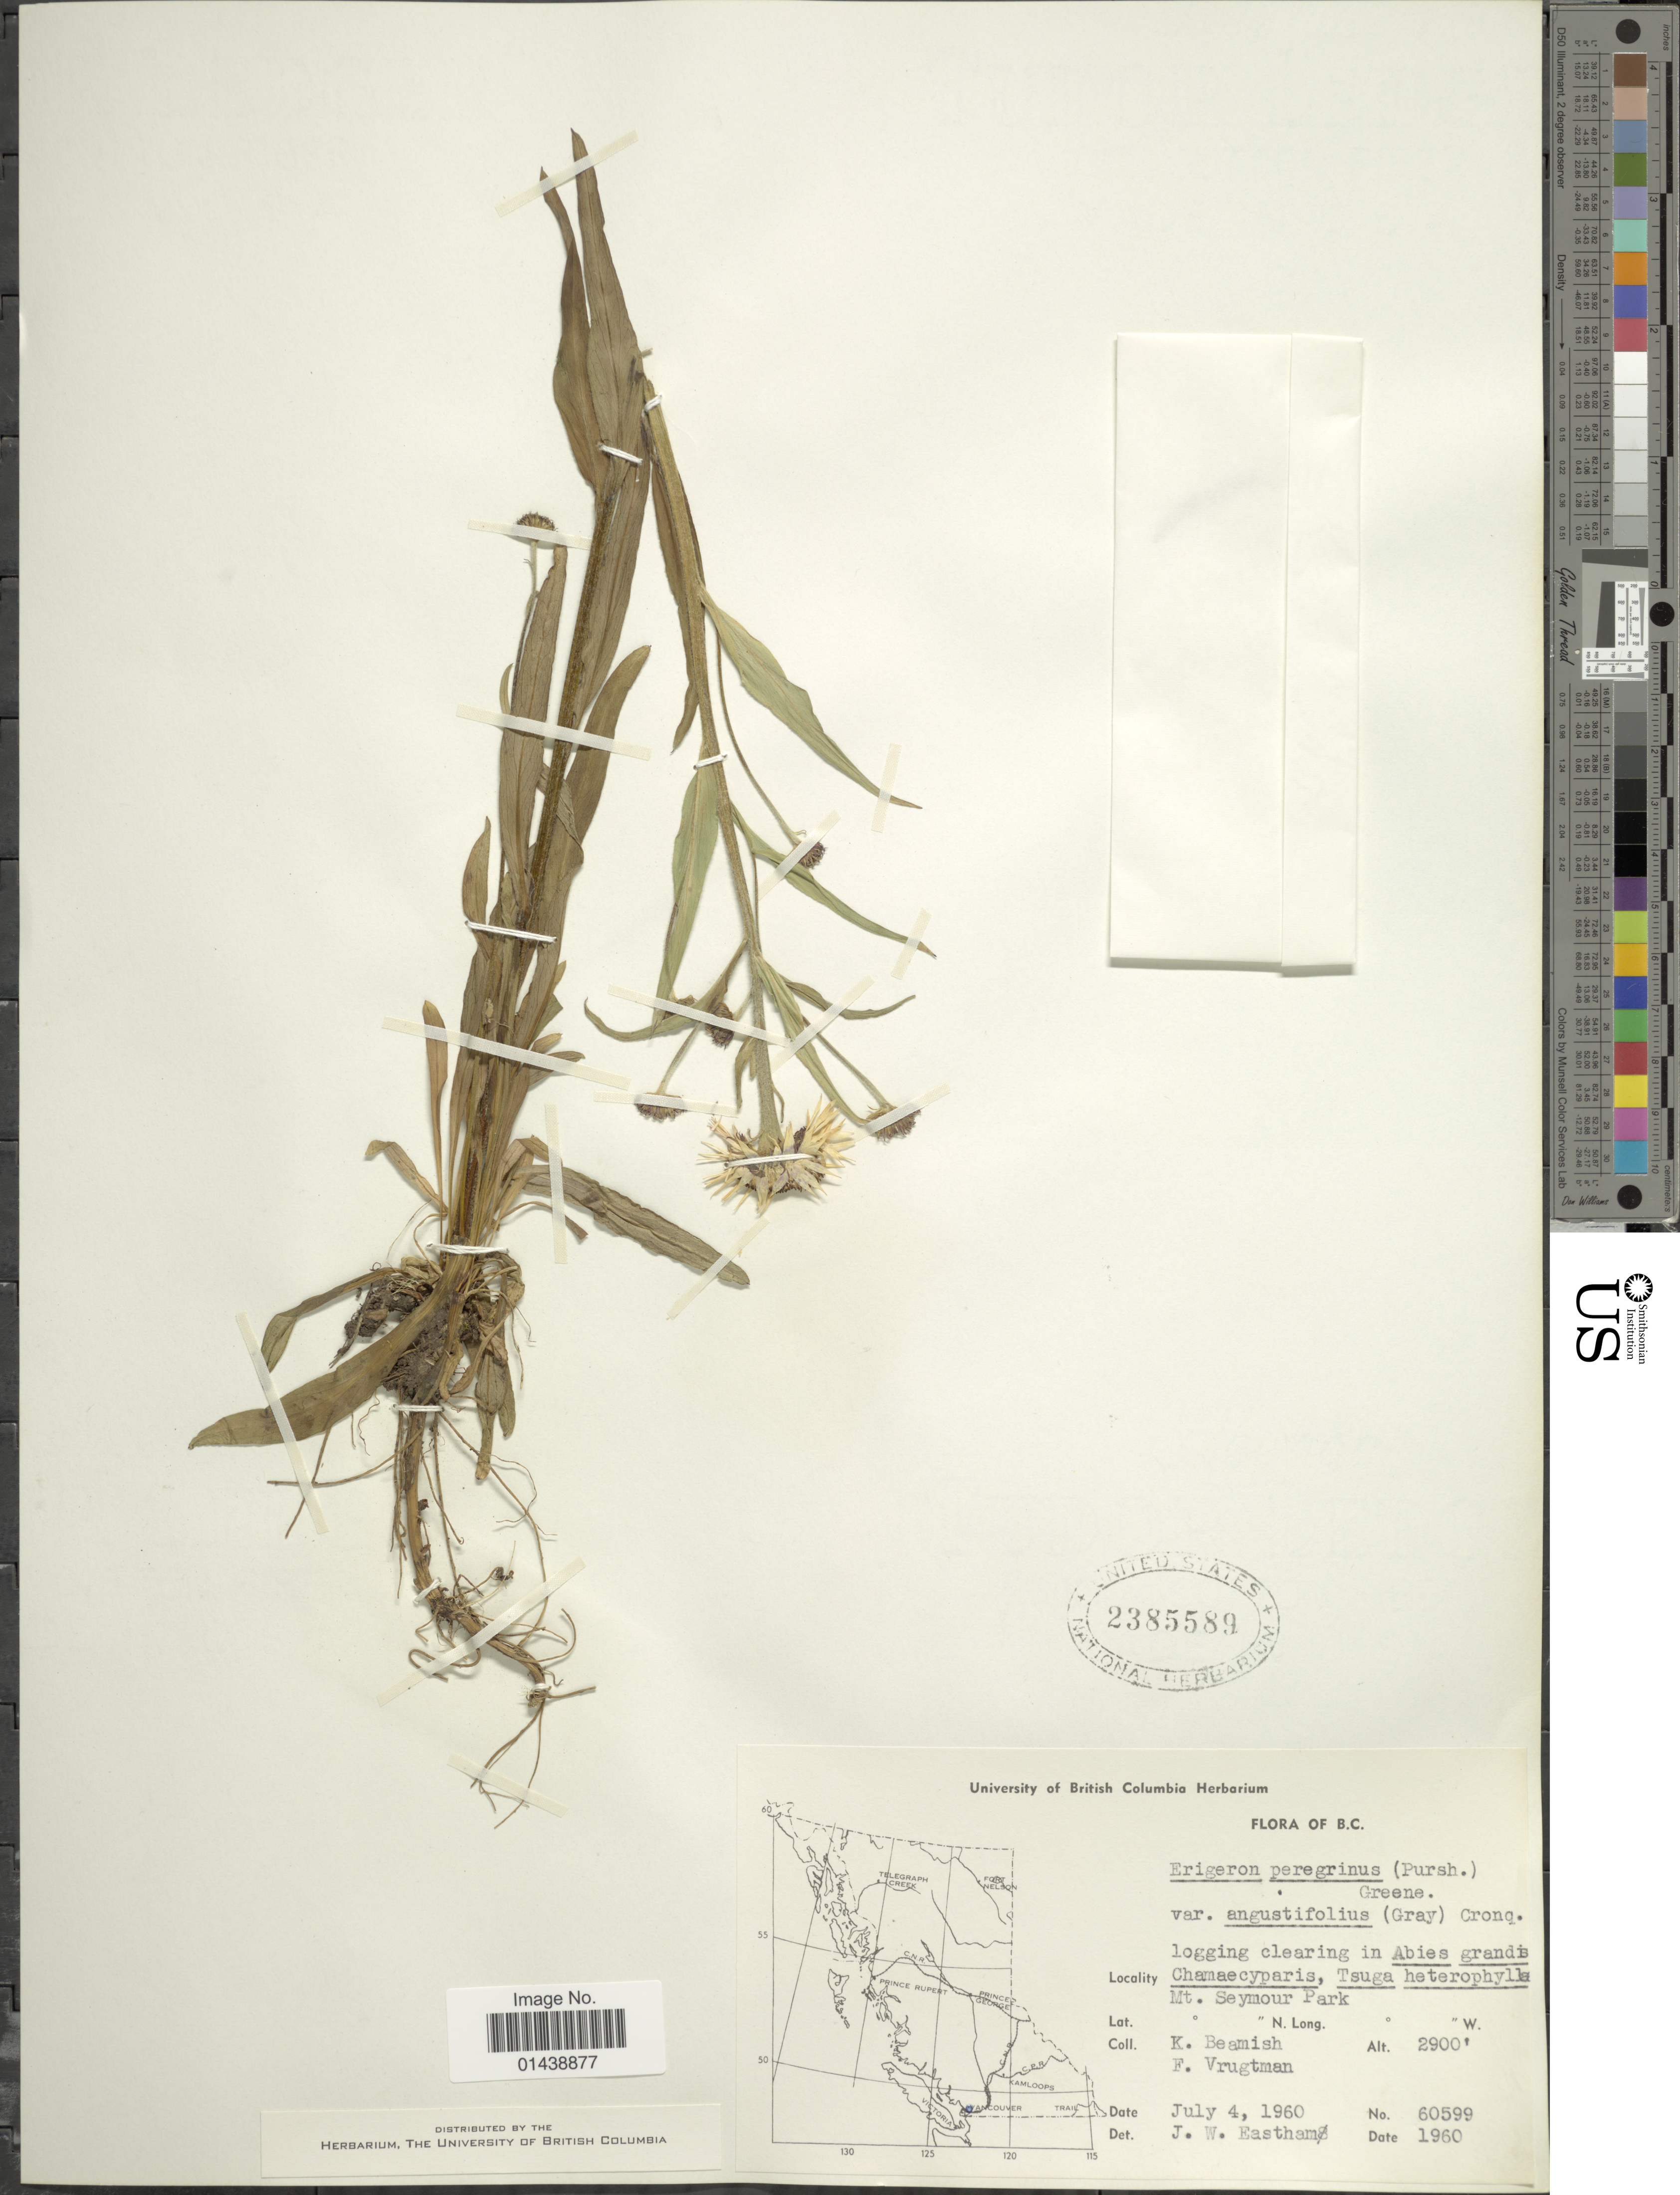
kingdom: Plantae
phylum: Tracheophyta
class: Magnoliopsida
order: Asterales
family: Asteraceae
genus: Erigeron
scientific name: Erigeron peregrinus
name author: (Banks ex Pursh) Greene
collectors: K. Beamish & F. Vrugtman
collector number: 60599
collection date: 1960-07-04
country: Canada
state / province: British Columbia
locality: Mt. Seymour Park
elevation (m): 884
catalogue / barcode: US 2385589